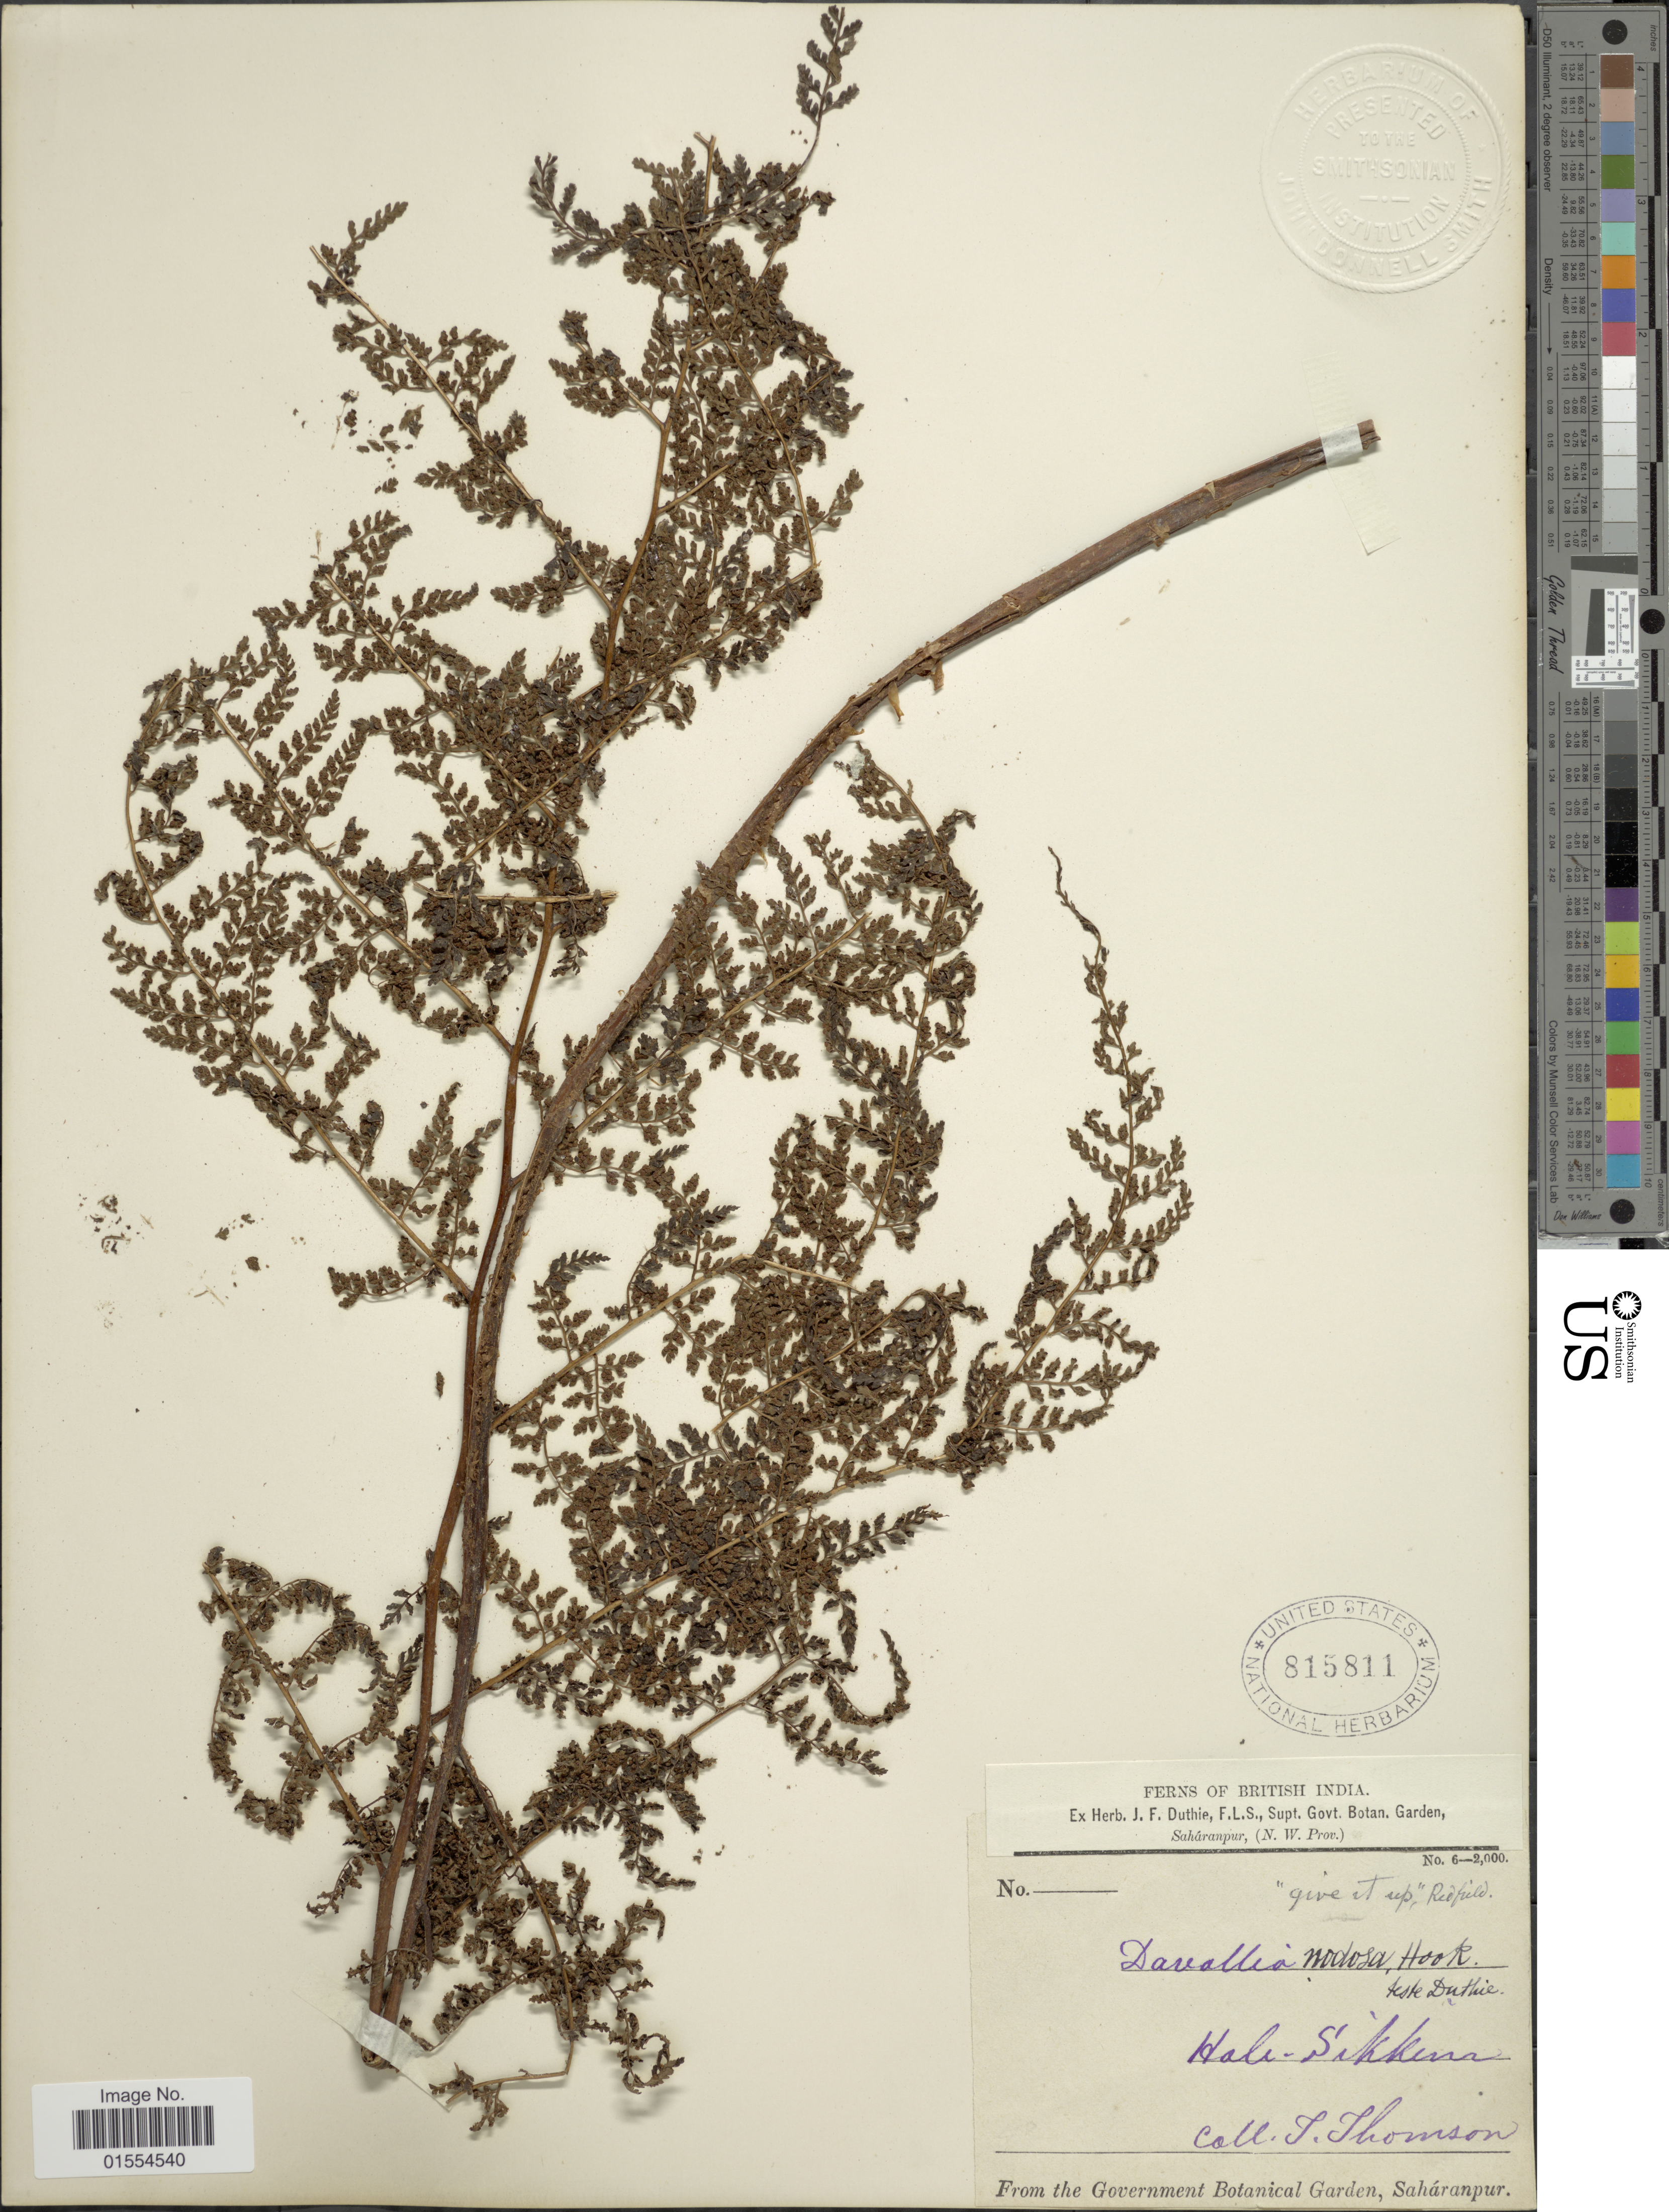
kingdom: Plantae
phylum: Tracheophyta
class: Polypodiopsida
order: Polypodiales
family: Dryopteridaceae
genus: Dryopteris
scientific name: Dryopteris nodosa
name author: (C. Presl) Li Bing Zhang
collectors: T. Thomson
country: India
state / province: Sikkim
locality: Sikkim, India, Regio temp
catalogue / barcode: US 815811